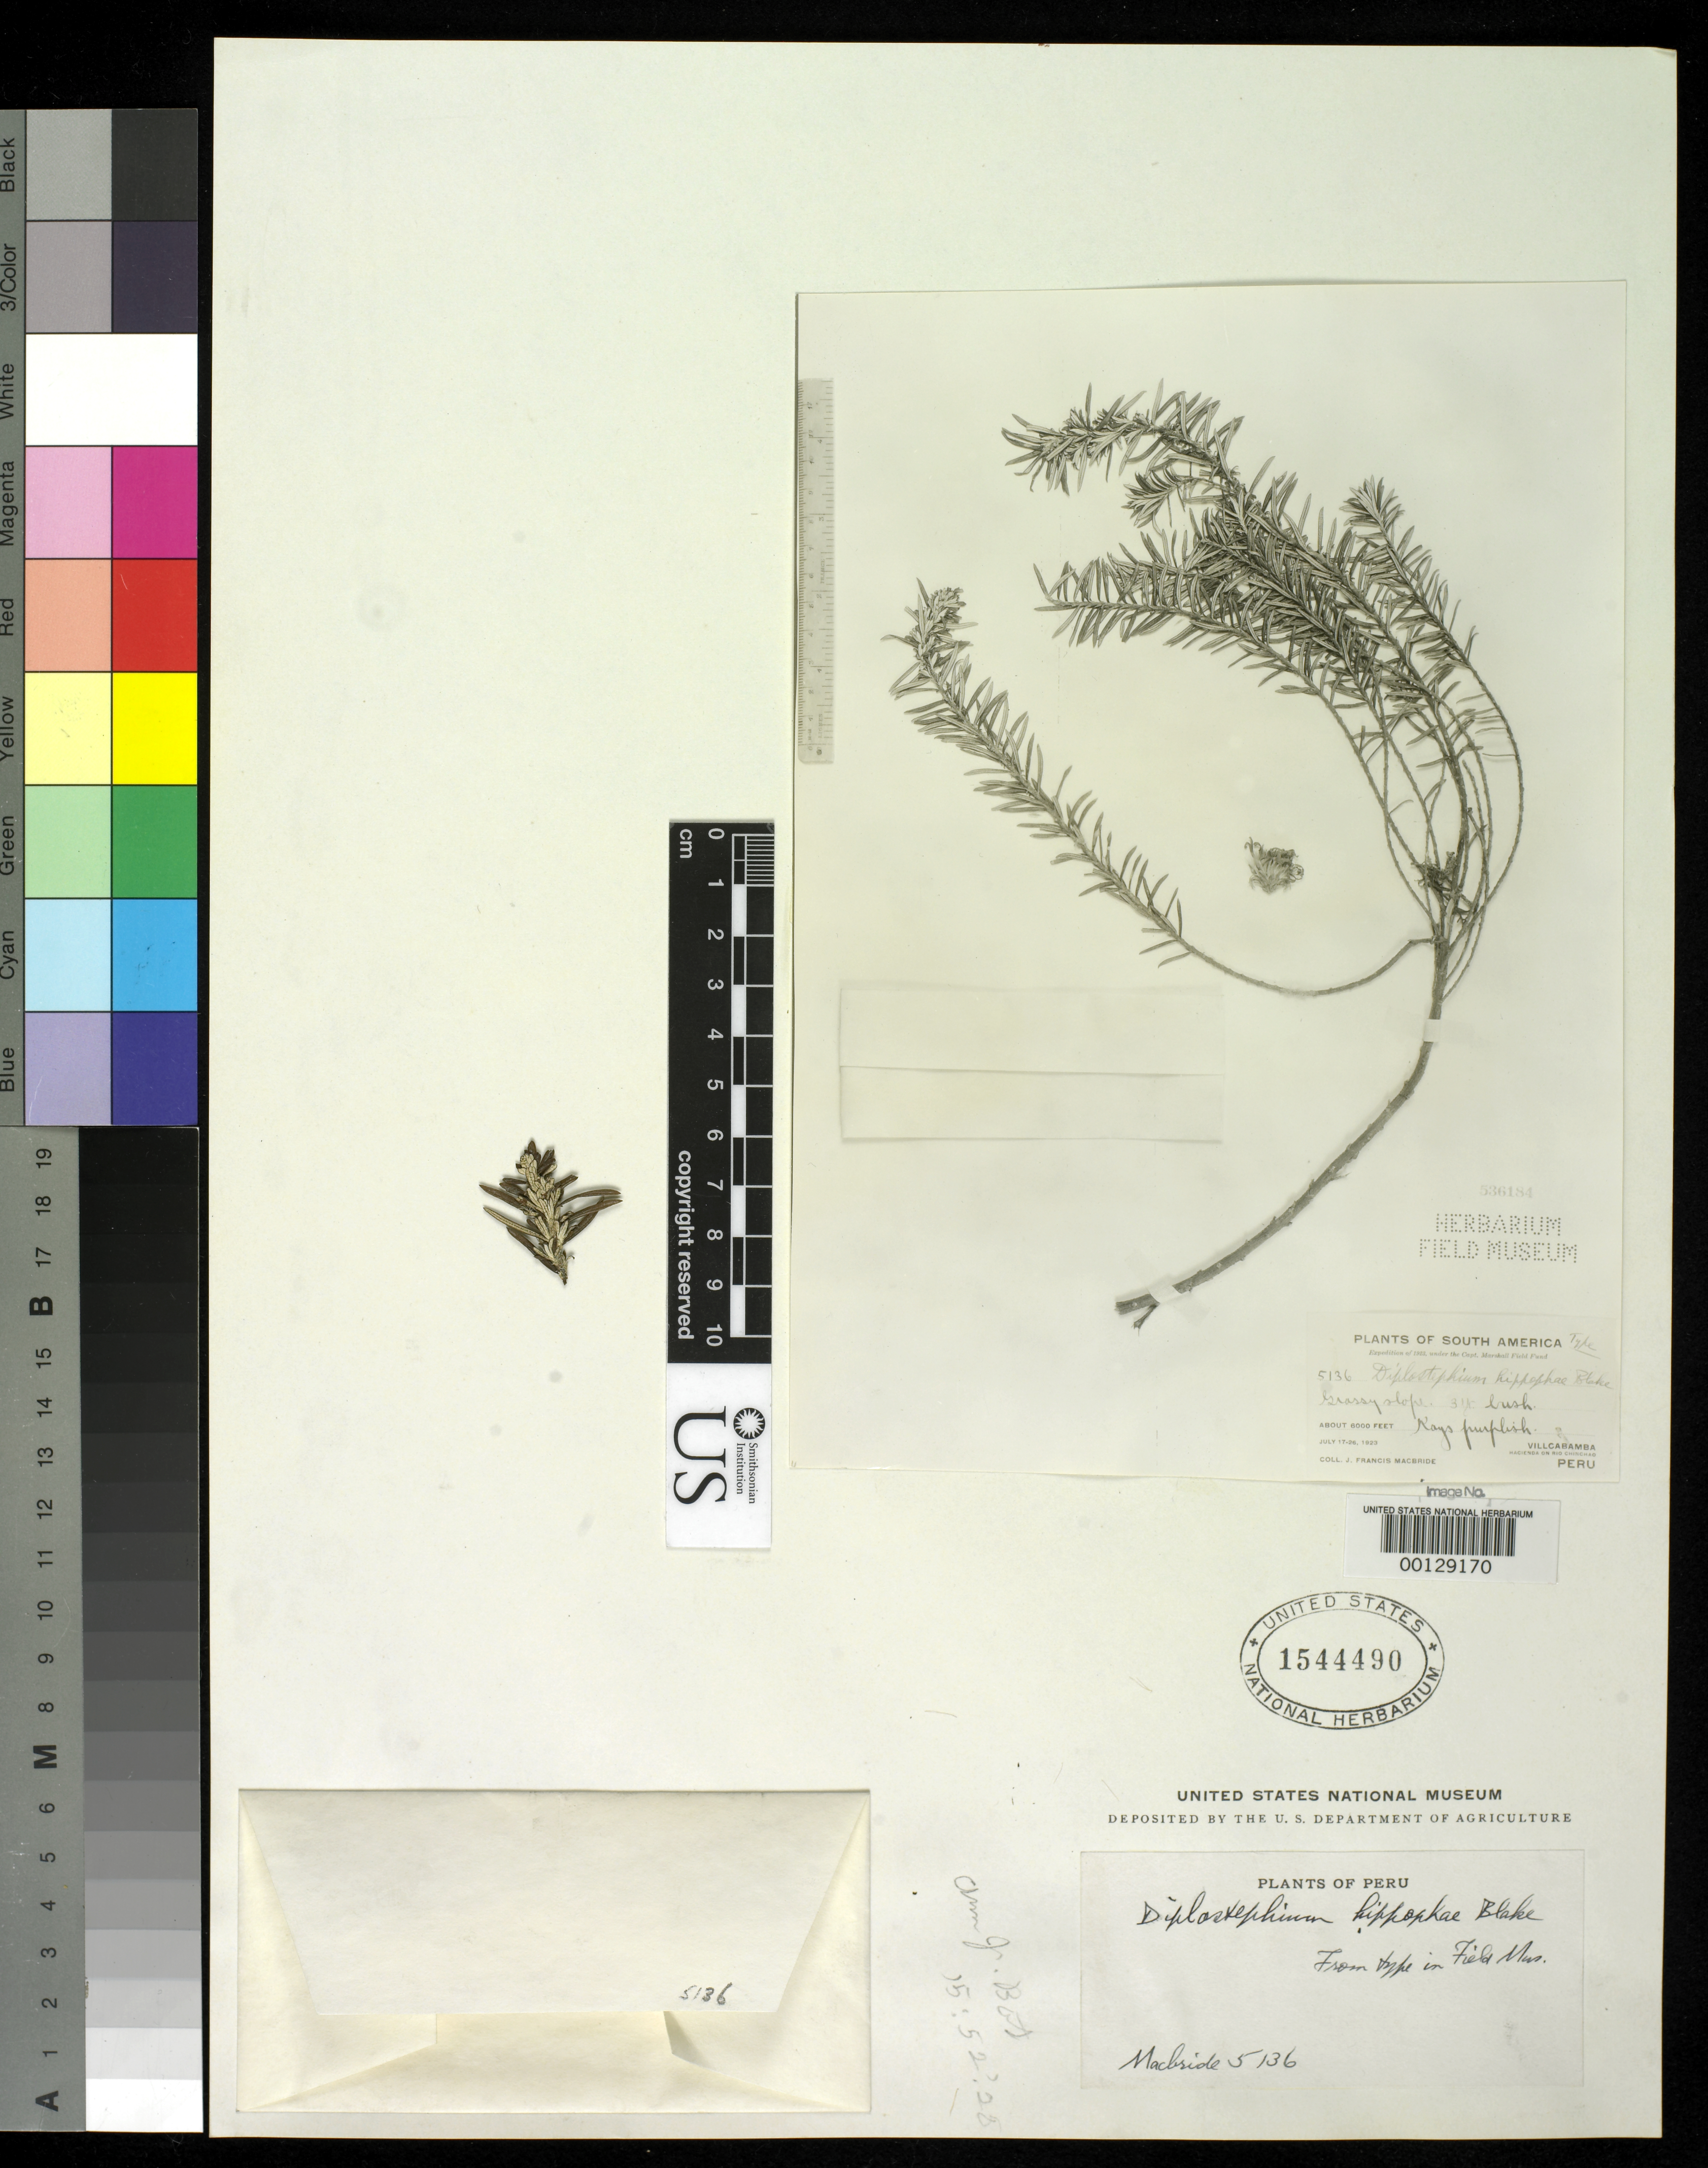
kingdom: Plantae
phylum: Tracheophyta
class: Magnoliopsida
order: Asterales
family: Asteraceae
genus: Diplostephium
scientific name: Diplostephium hippophae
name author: S.F. Blake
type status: Type Fragment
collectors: J. F. Macbride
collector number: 5136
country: Peru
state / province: San Martín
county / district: Mariscal Cáceres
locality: Rio Huallaga, margen Derecha del; Balsa Probana; dtto. Tocache Nuevo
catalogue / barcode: US 1544490